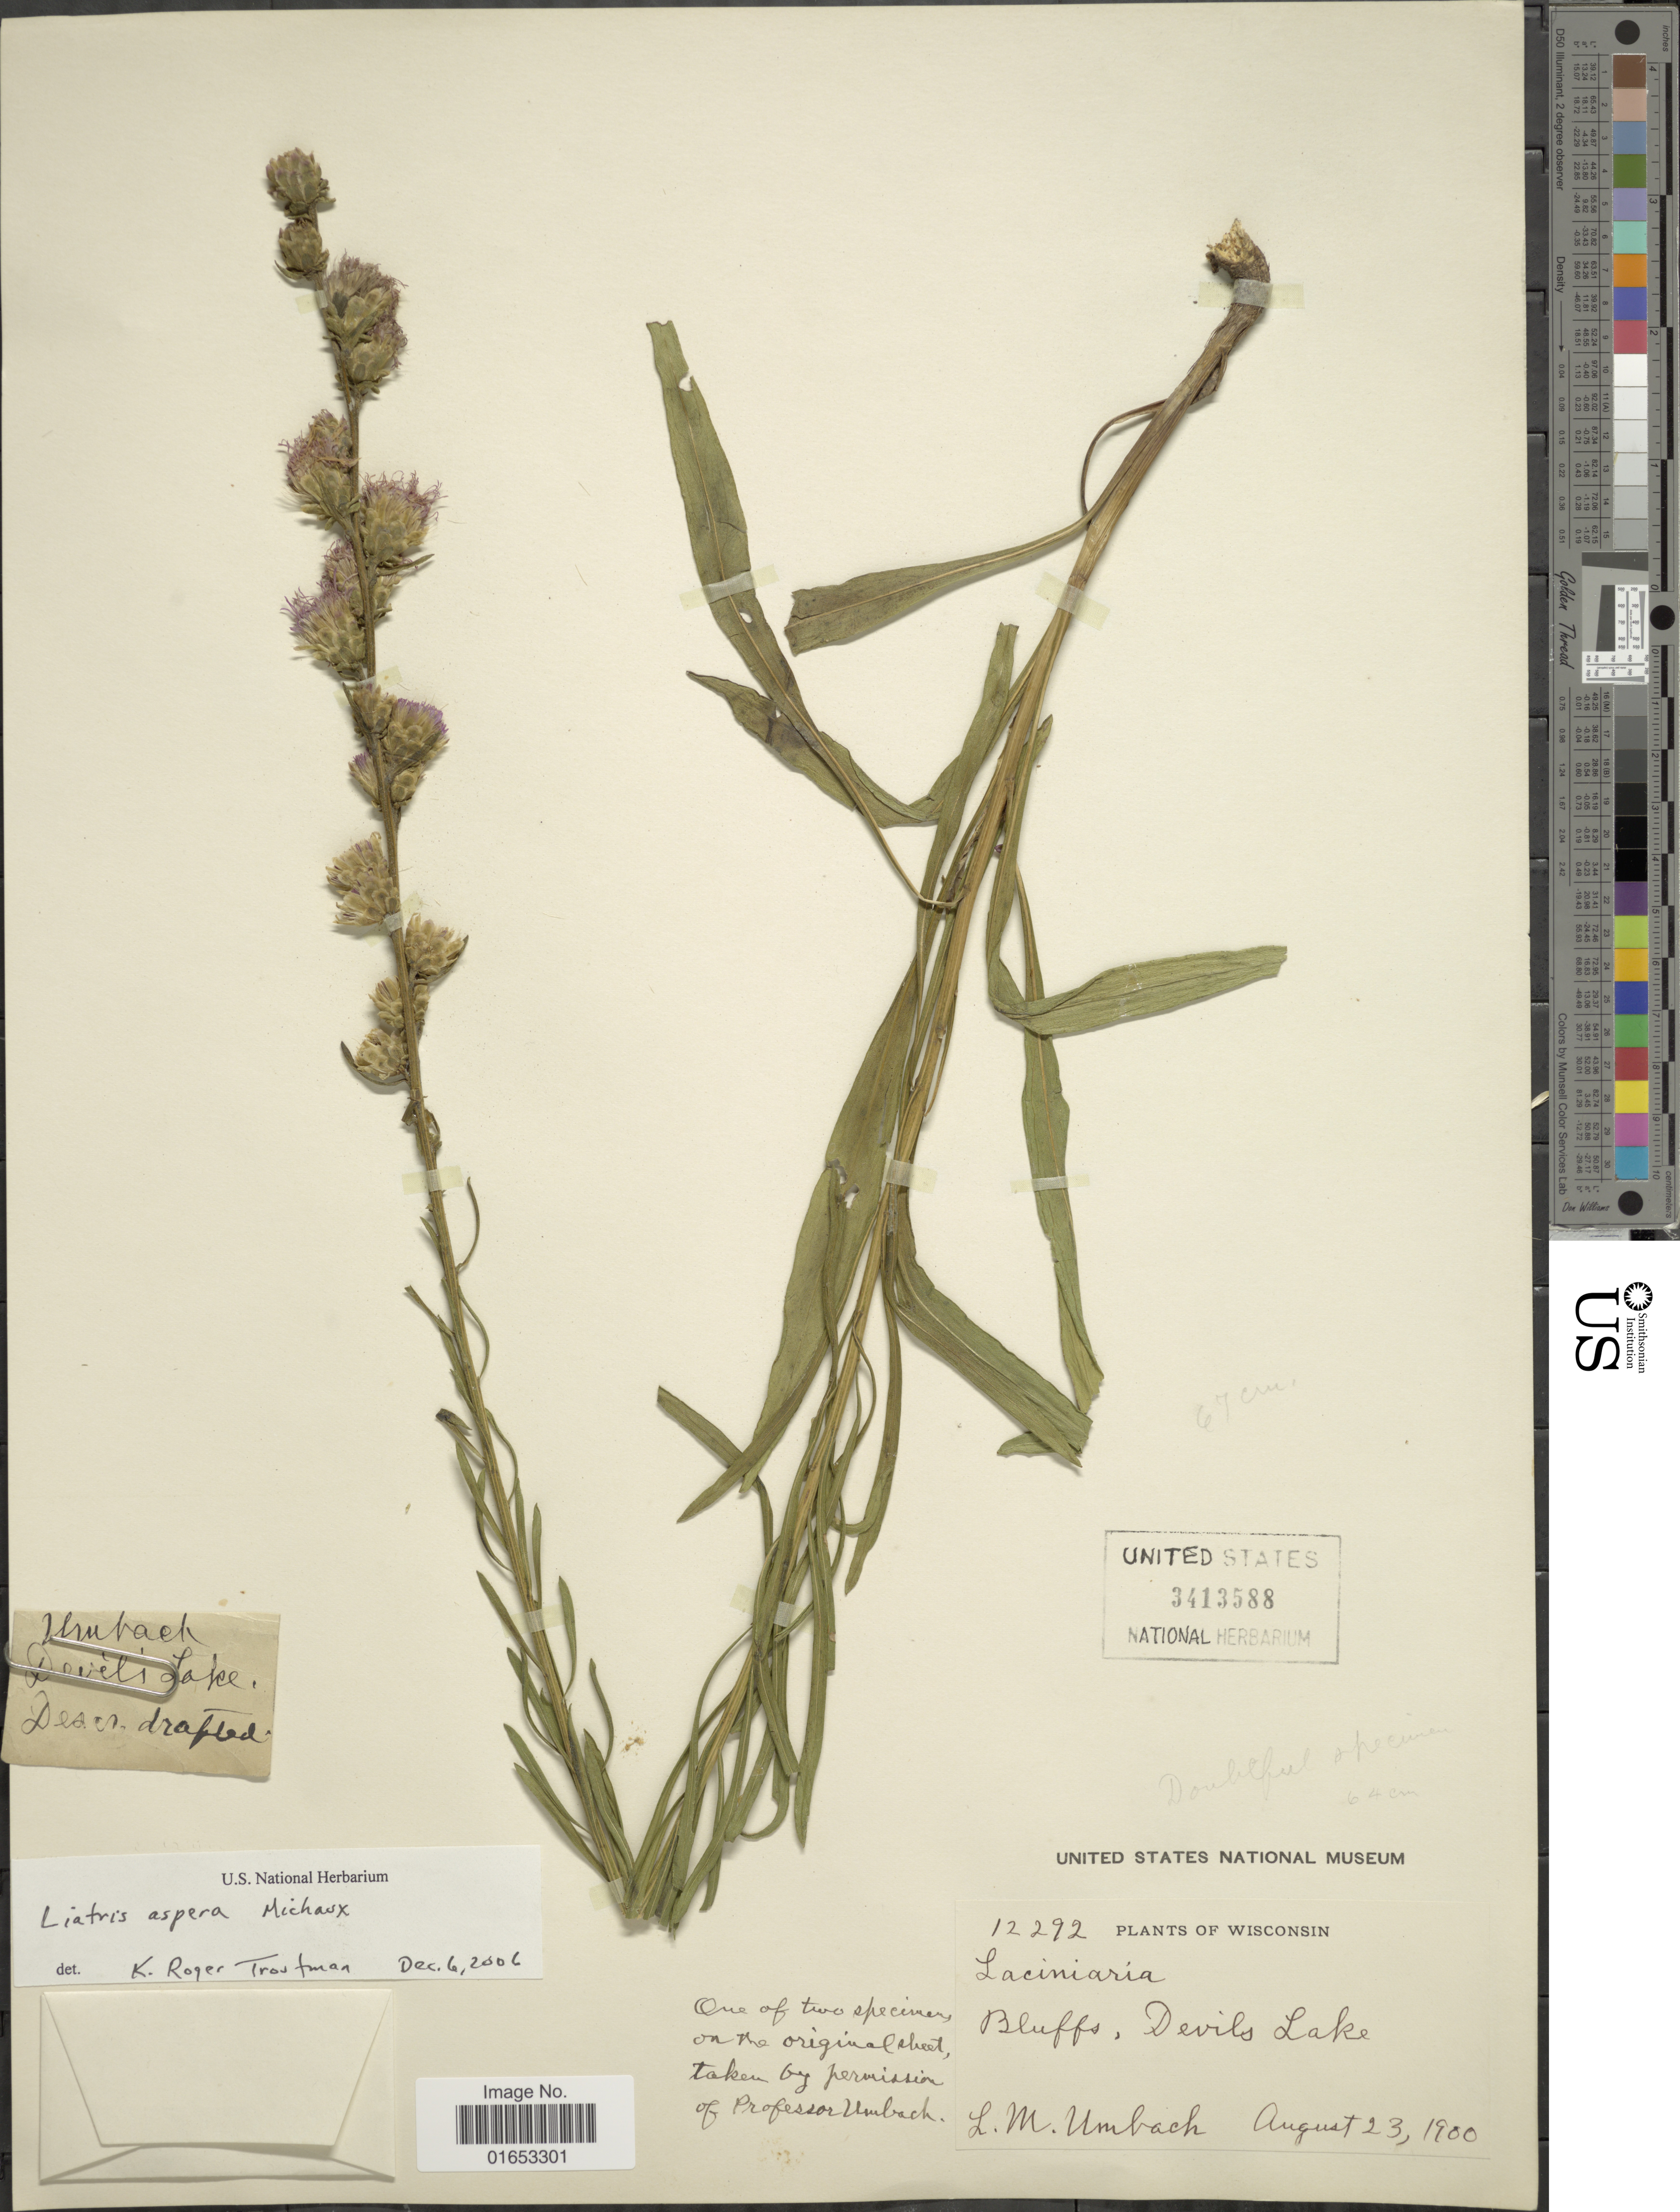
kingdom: Plantae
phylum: Tracheophyta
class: Magnoliopsida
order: Asterales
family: Asteraceae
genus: Liatris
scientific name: Liatris aspera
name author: Michx.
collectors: L. M. Umbach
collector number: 12292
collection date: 1900-08-23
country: United States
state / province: Wisconsin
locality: Bluffs, Devils Lake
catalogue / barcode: US 3413588